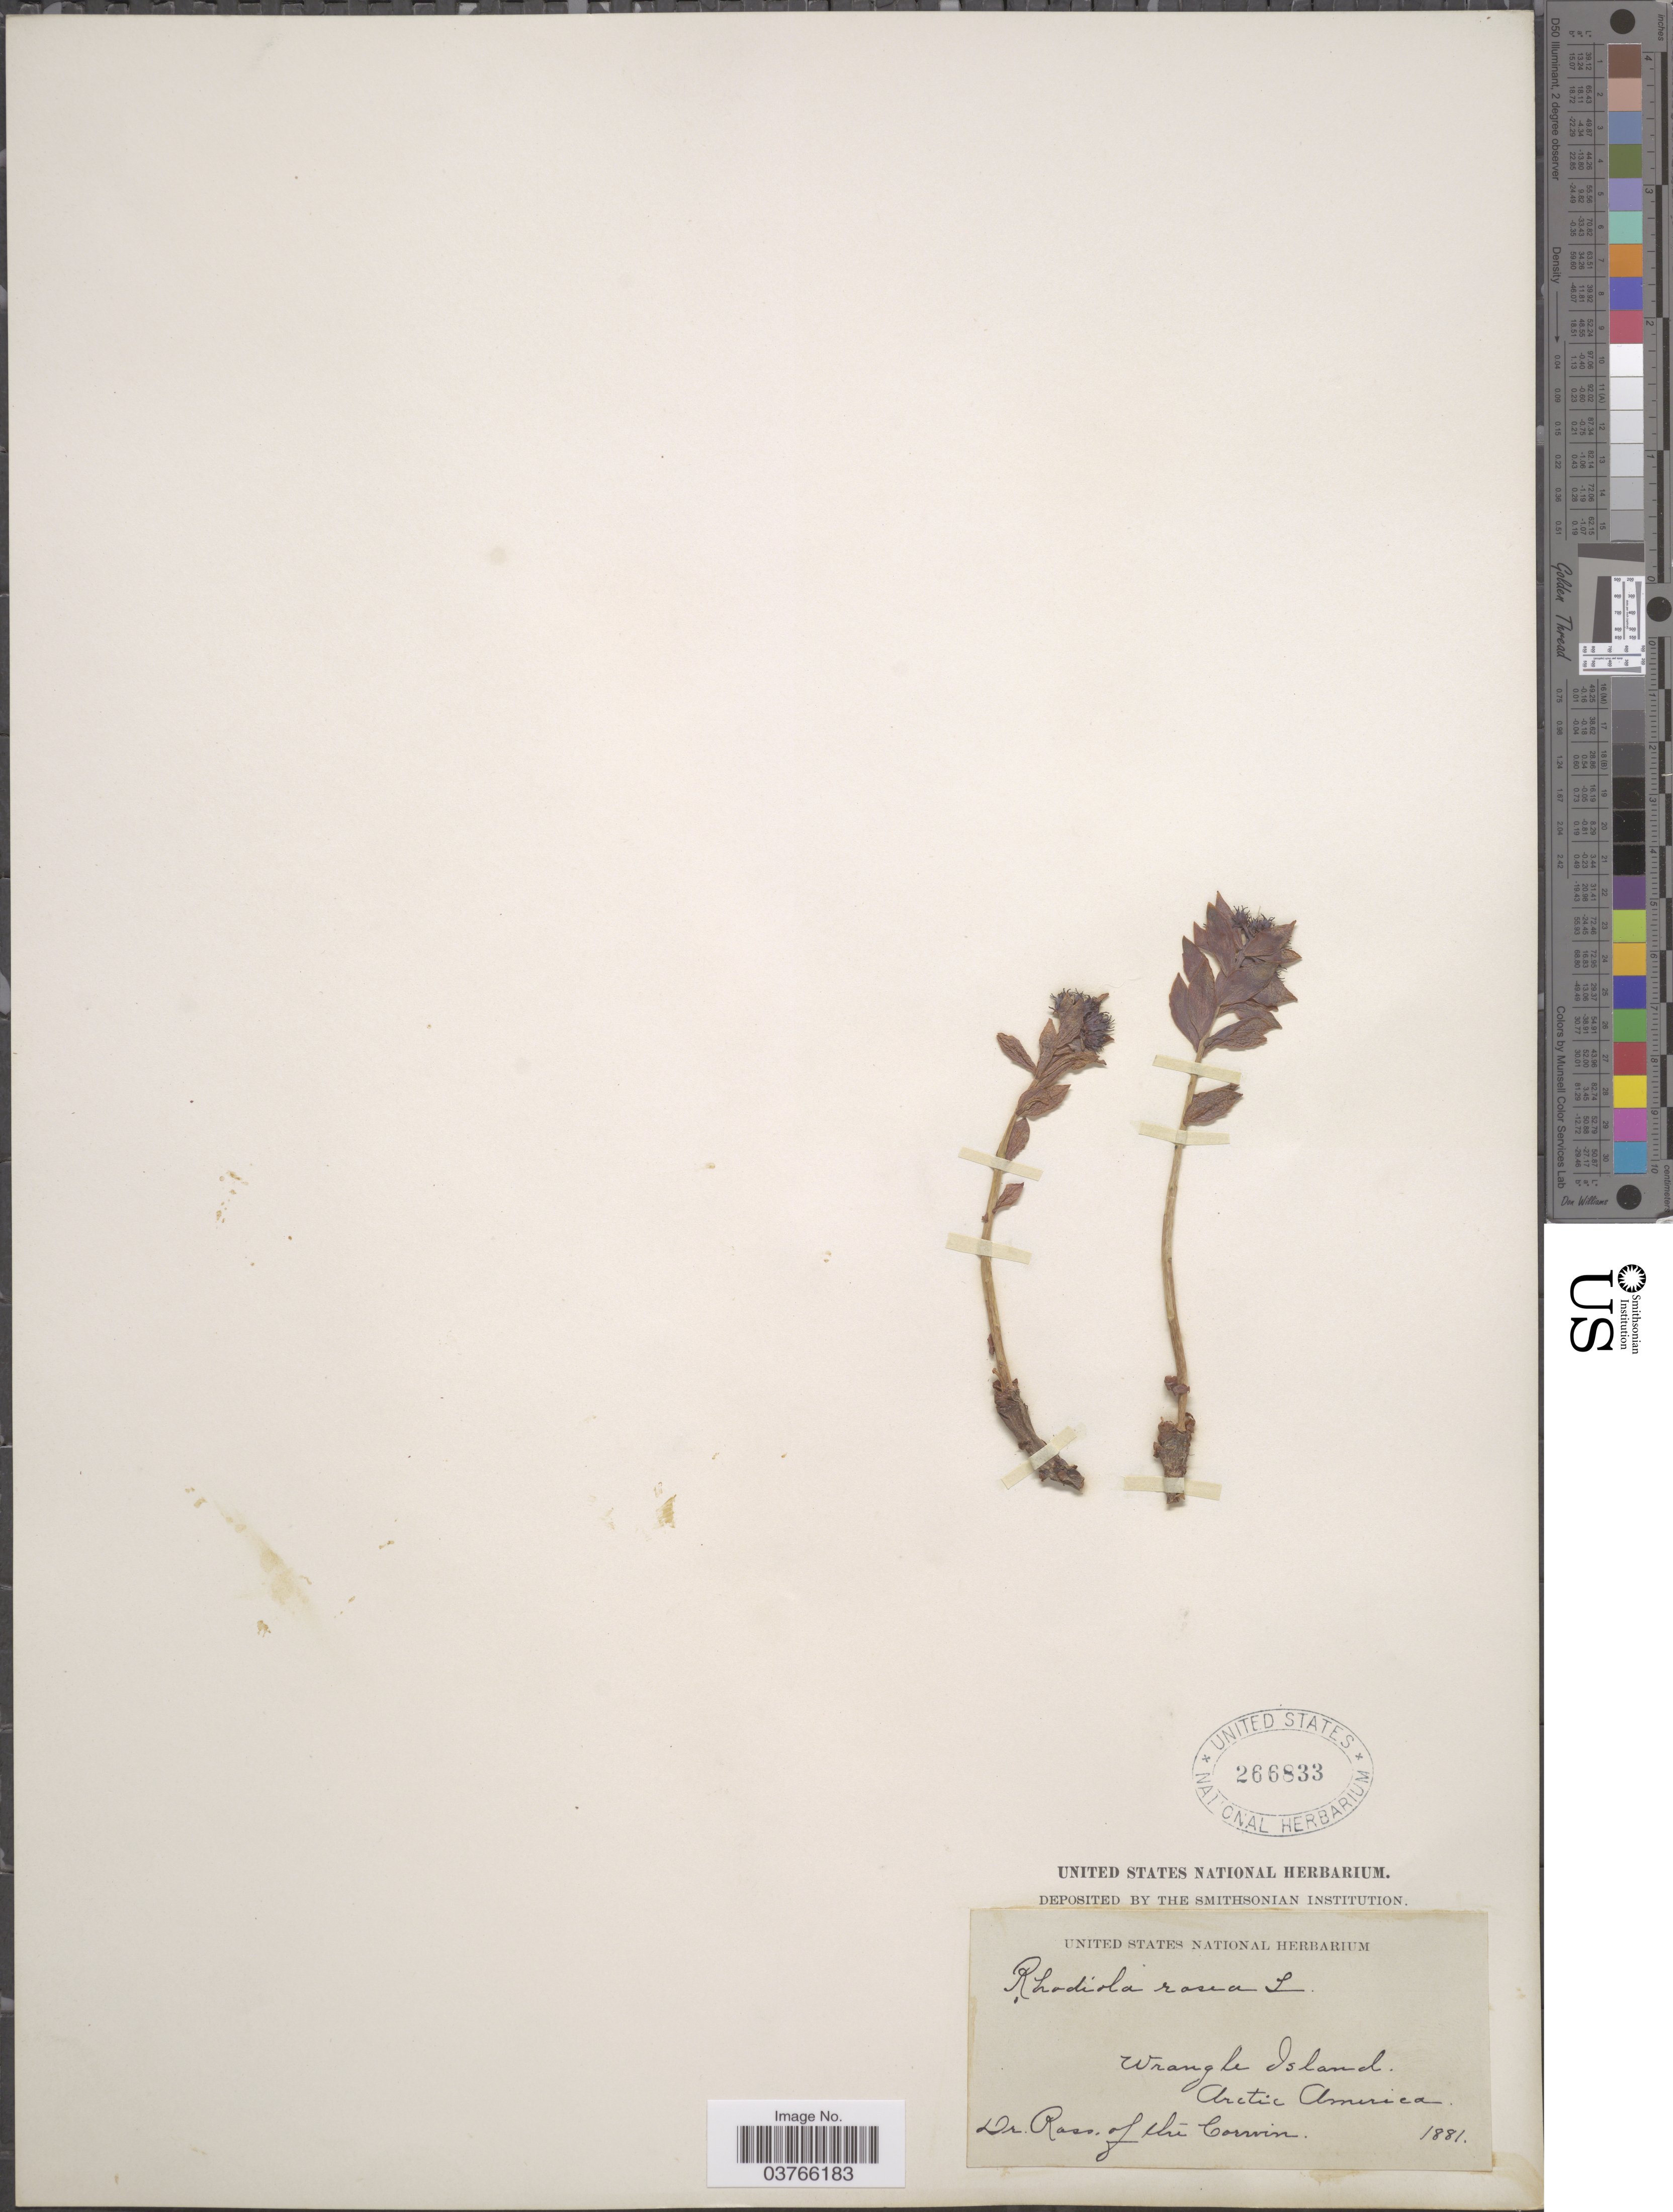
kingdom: Plantae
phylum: Tracheophyta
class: Magnoliopsida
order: Saxifragales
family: Crassulaceae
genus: Rhodiola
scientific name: Rhodiola integrifolia subsp. integrifolia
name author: Raf.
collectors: Ross of the Corwin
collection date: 1881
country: Russian Federation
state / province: Chukotka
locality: Wrangle Island. Arctic America.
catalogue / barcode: US 266833